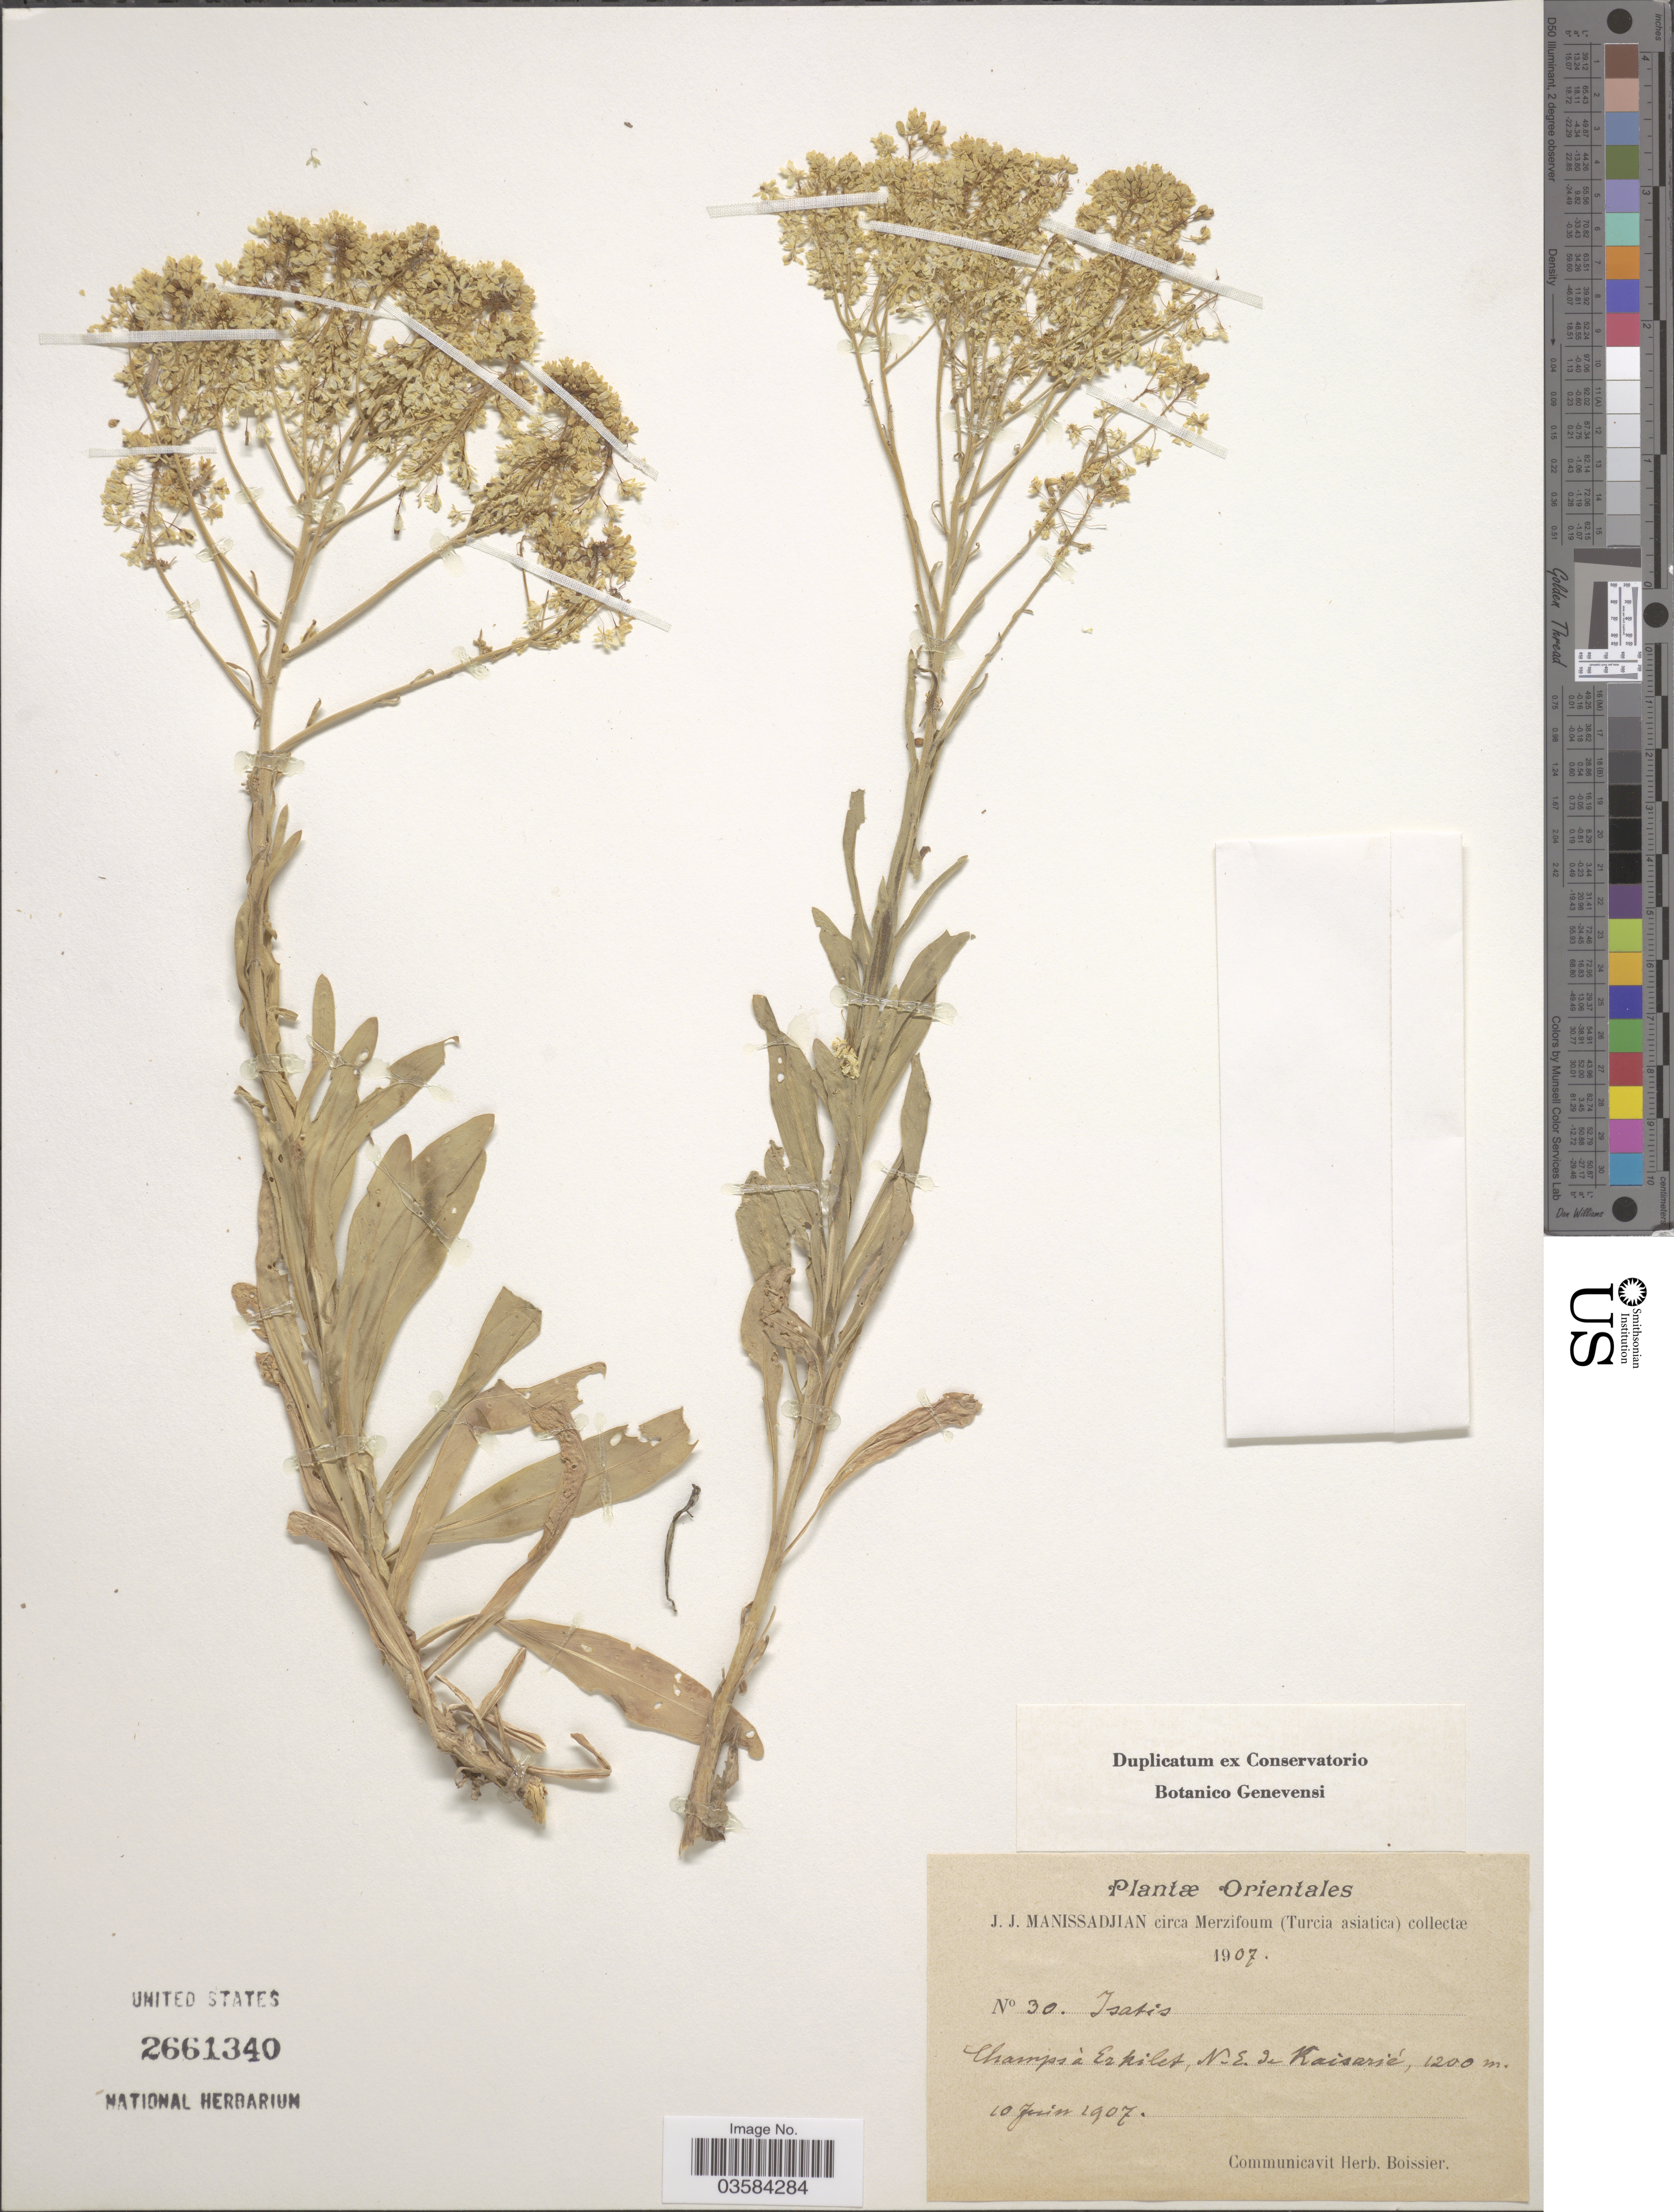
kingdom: Plantae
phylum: Tracheophyta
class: Magnoliopsida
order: Brassicales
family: Brassicaceae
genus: Isatis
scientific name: Isatis sp.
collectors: J. Manissadjian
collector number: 30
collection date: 1907-06-10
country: Turkey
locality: Orientales. Circa Merzifoum (Turcia asiatica). Champs à Erkilet, N. E. de Kaisarié.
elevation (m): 1200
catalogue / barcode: US 2661340